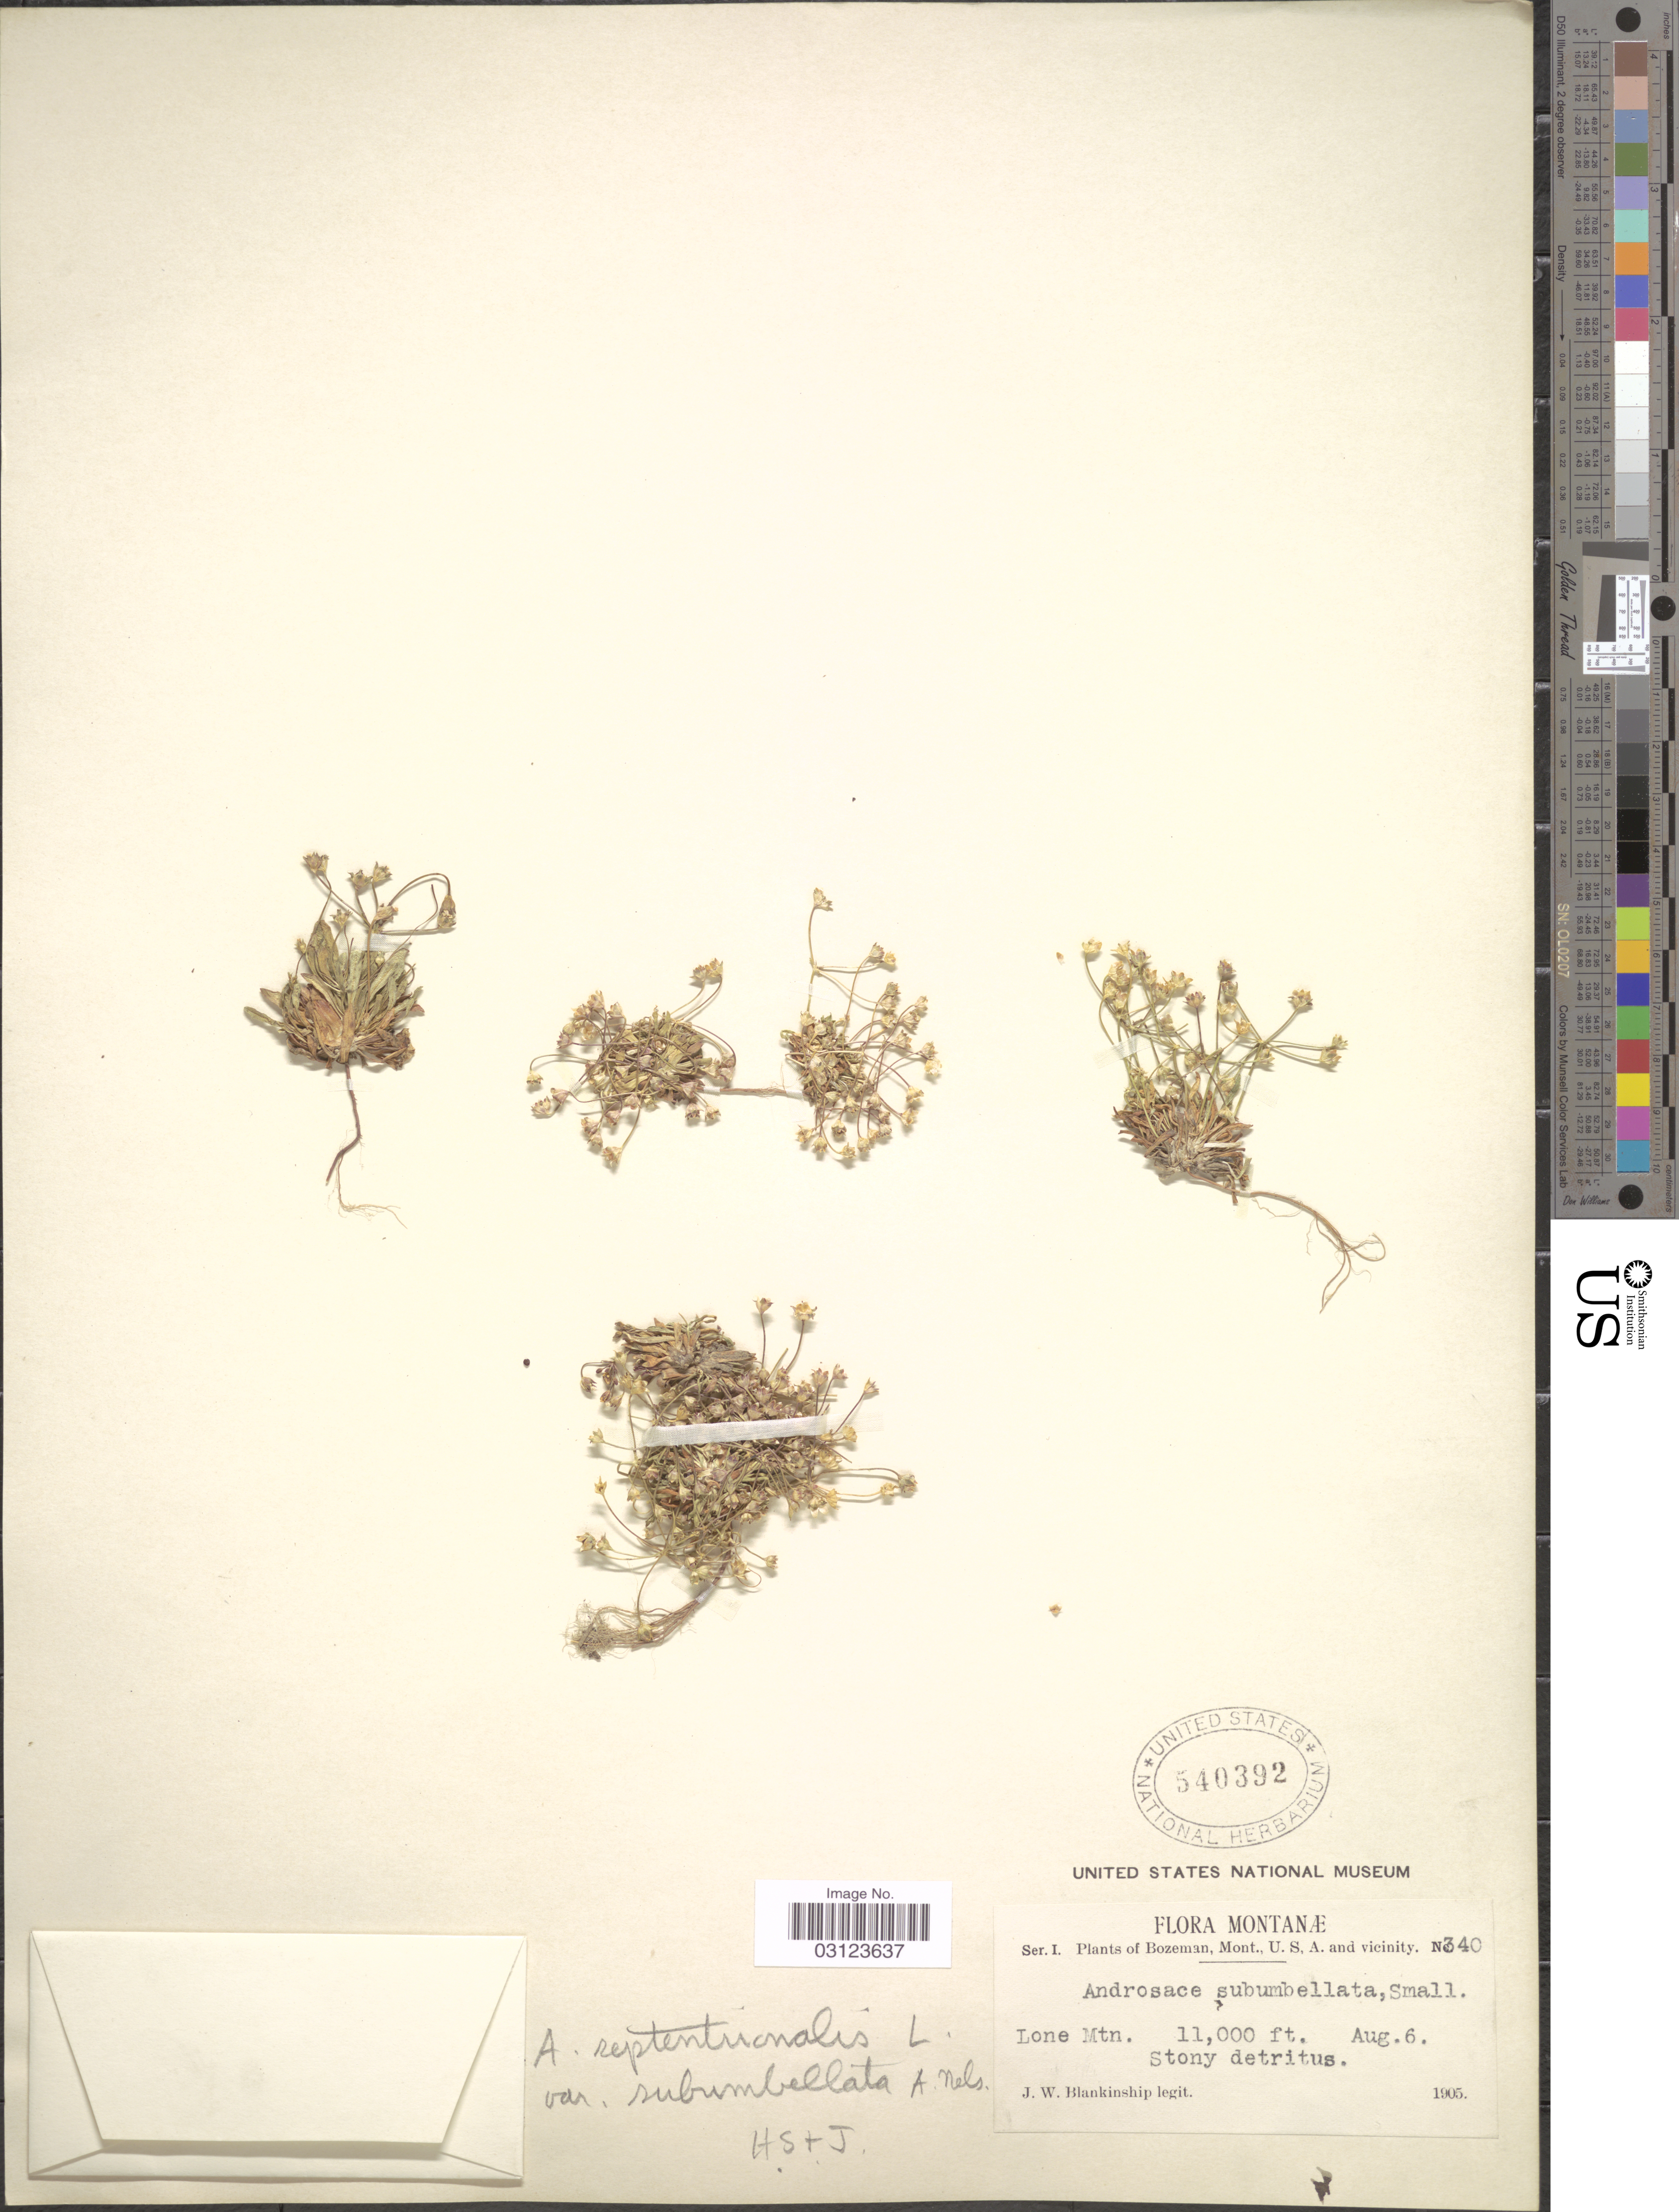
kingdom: Plantae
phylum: Tracheophyta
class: Magnoliopsida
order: Ericales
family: Primulaceae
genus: Androsace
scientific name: Androsace septentrionalis subsp. subumbellata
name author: (A. Nelson) G.T. Robbins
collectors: J. W. Blankinship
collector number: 340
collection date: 1905-08-06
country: United States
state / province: Montana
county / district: Gallatin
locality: Bozeman, Lone Mtn.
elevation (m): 3353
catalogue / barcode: US 540392